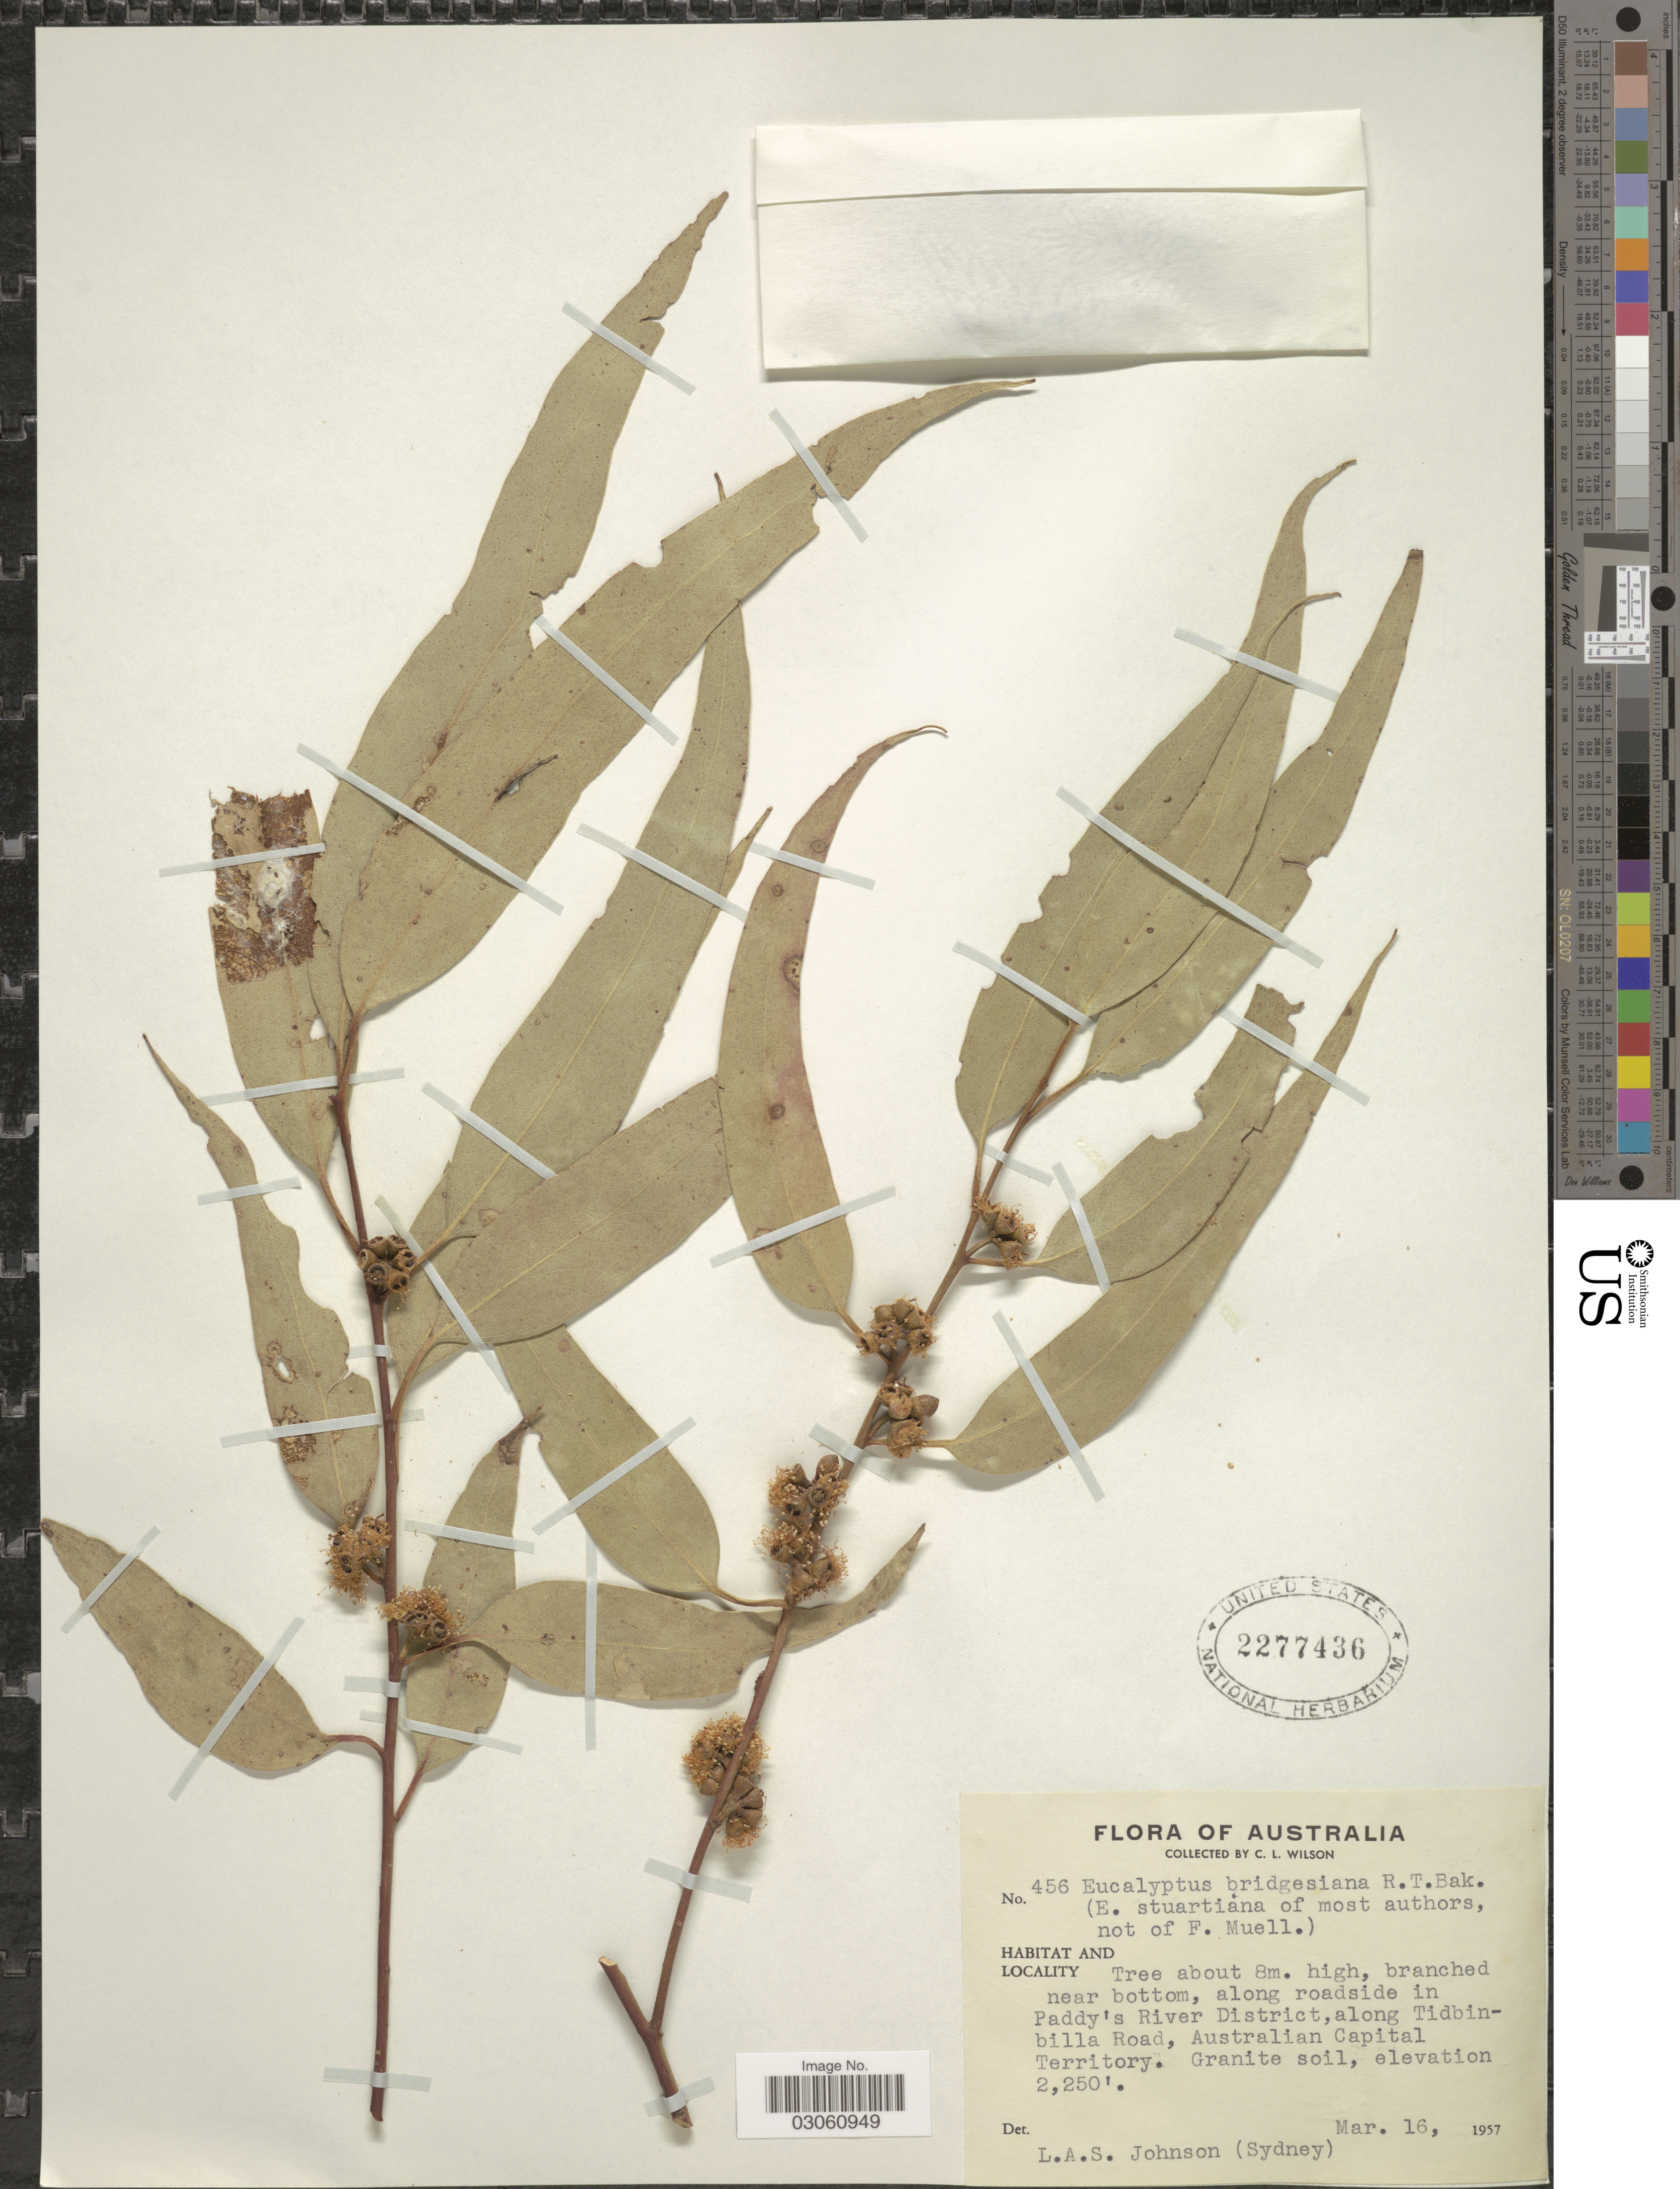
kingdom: Plantae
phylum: Tracheophyta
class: Magnoliopsida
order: Myrtales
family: Myrtaceae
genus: Eucalyptus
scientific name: Eucalyptus bridgesiana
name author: R.T. Baker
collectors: C. L. Wilson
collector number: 456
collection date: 1957-03-16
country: Australia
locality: Along roadside in Paddy's River District, along Tidbinbilla Road, Australian Capital Territory.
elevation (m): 686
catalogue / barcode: US 2277436